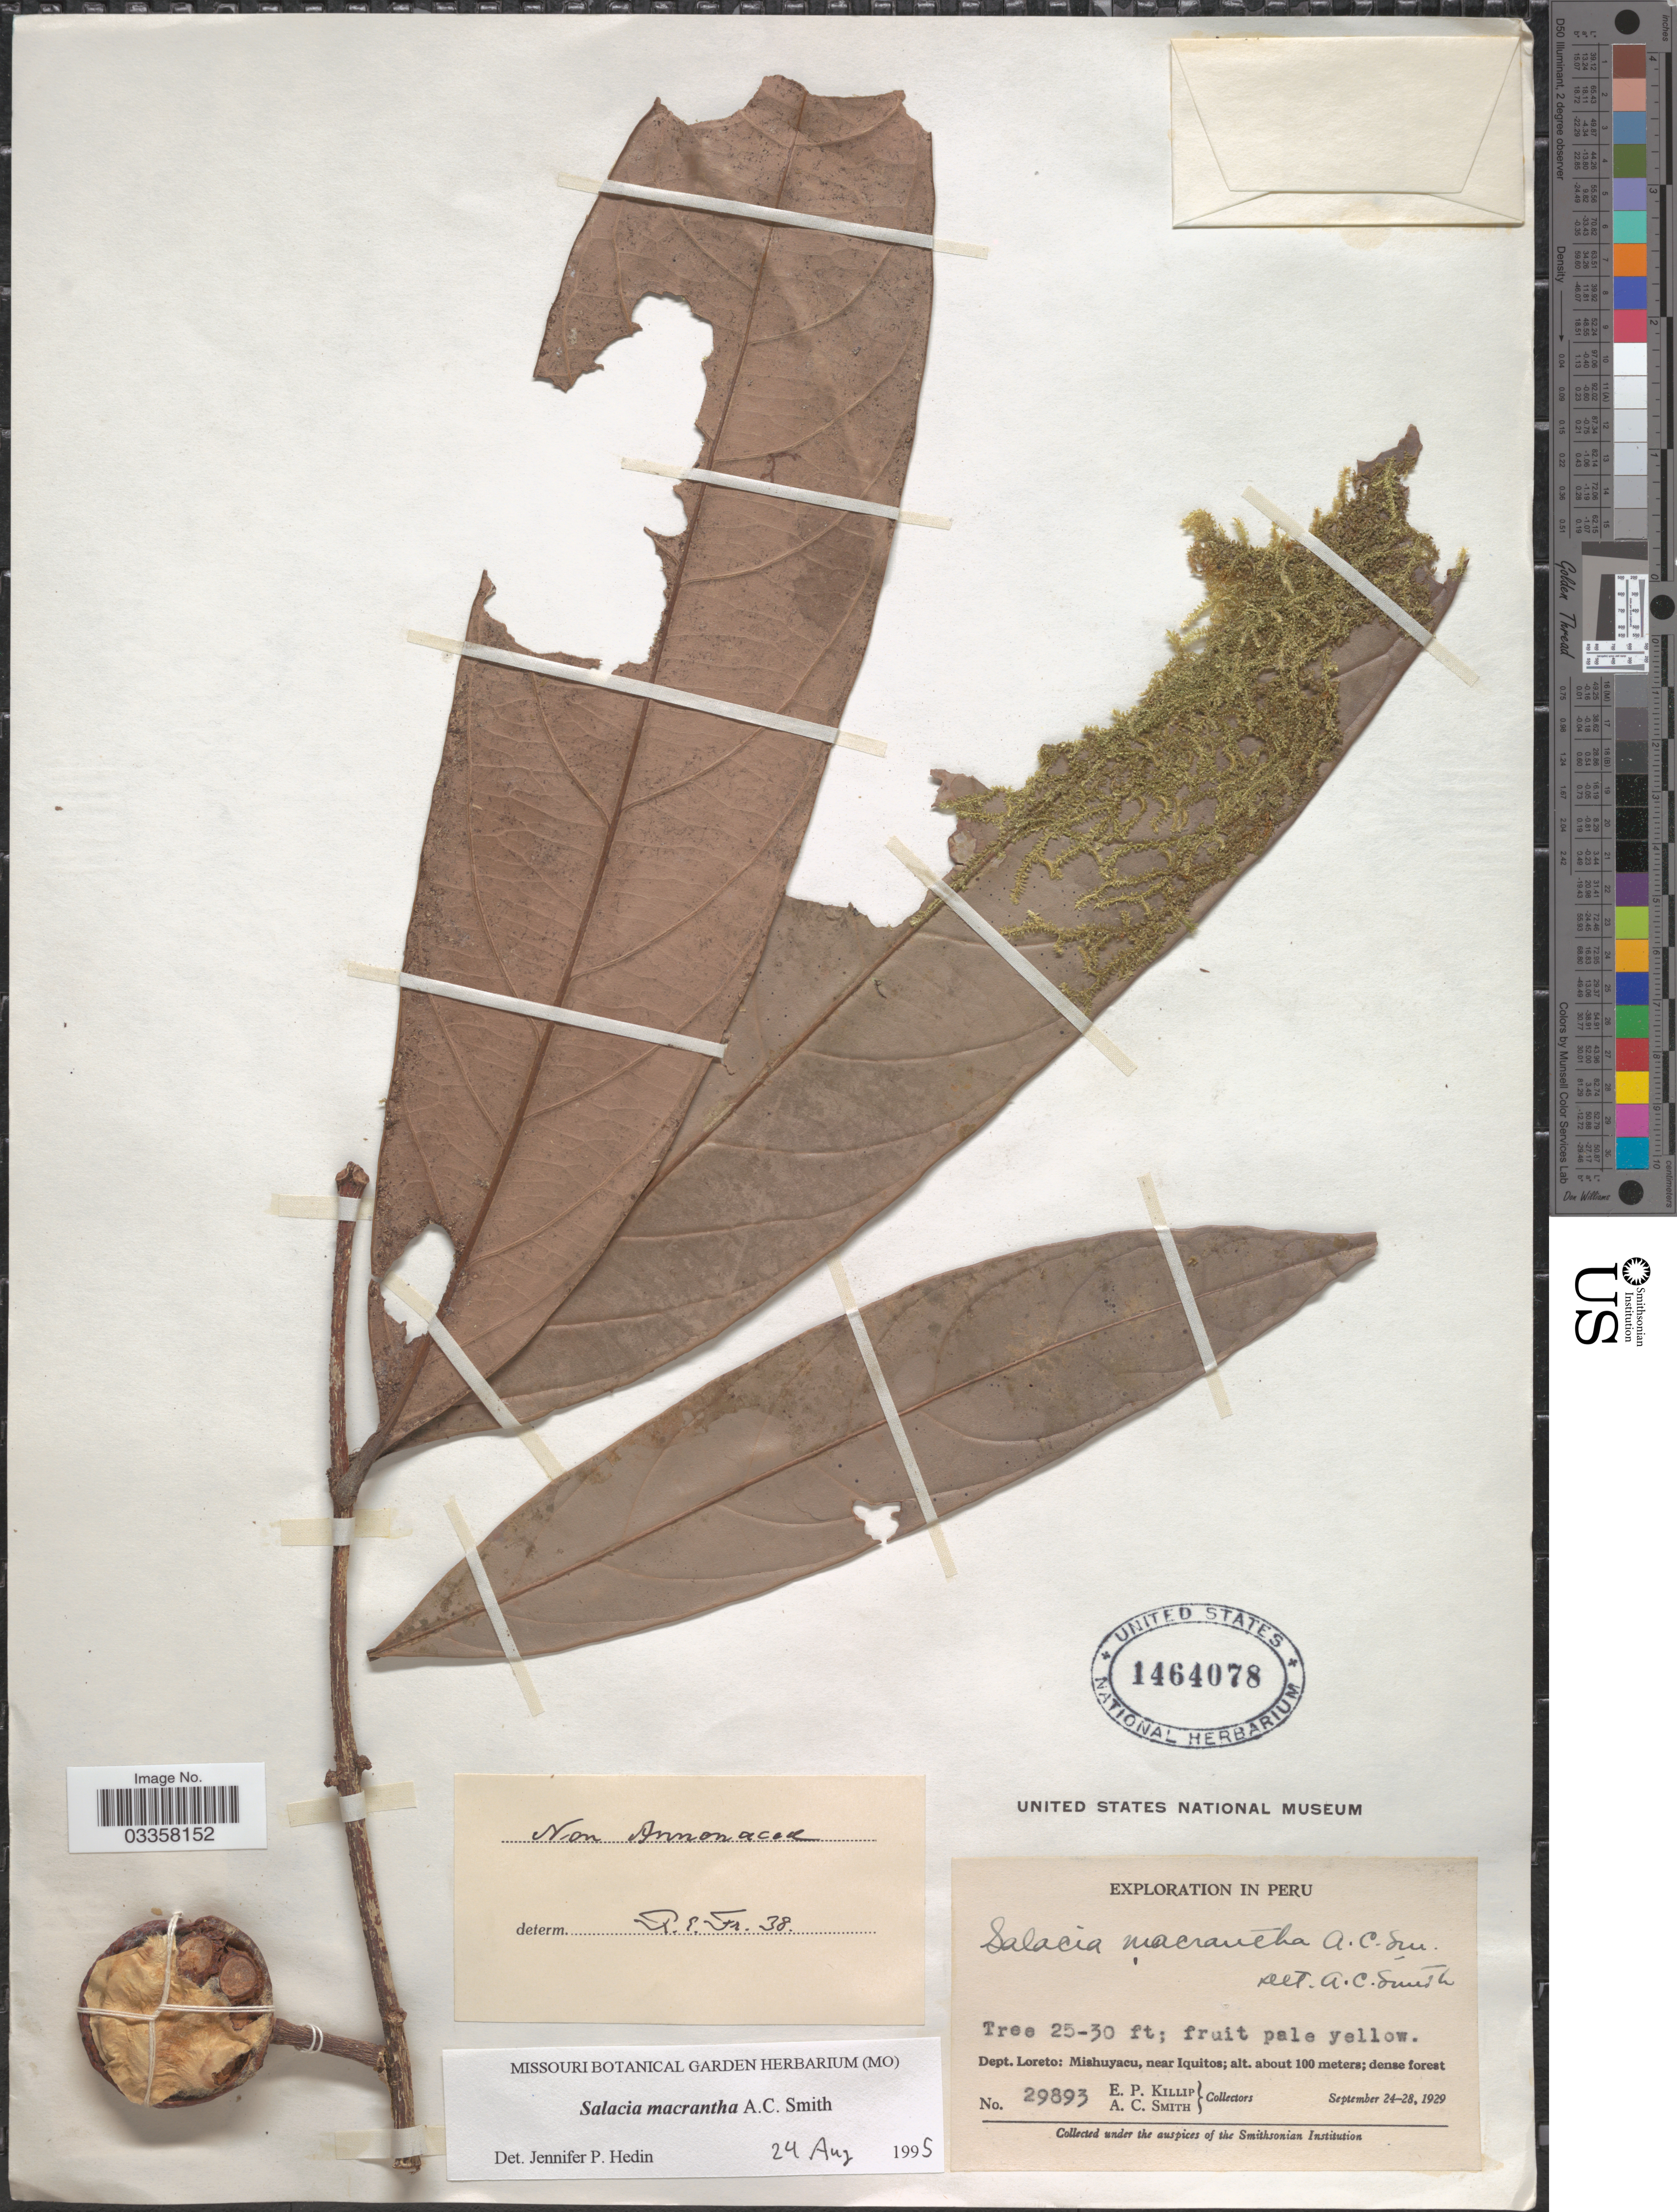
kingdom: Plantae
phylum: Tracheophyta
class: Magnoliopsida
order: Celastrales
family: Celastraceae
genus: Salacia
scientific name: Salacia macrantha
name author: A.C. Sm.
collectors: E. P. Killip & A. C. Smith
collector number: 29893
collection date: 1929-09-24/1929-09-28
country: Peru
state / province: Loreto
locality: Dept. Loreto: Mishuyacu, near Iquitos.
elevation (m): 100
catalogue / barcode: US 1464078